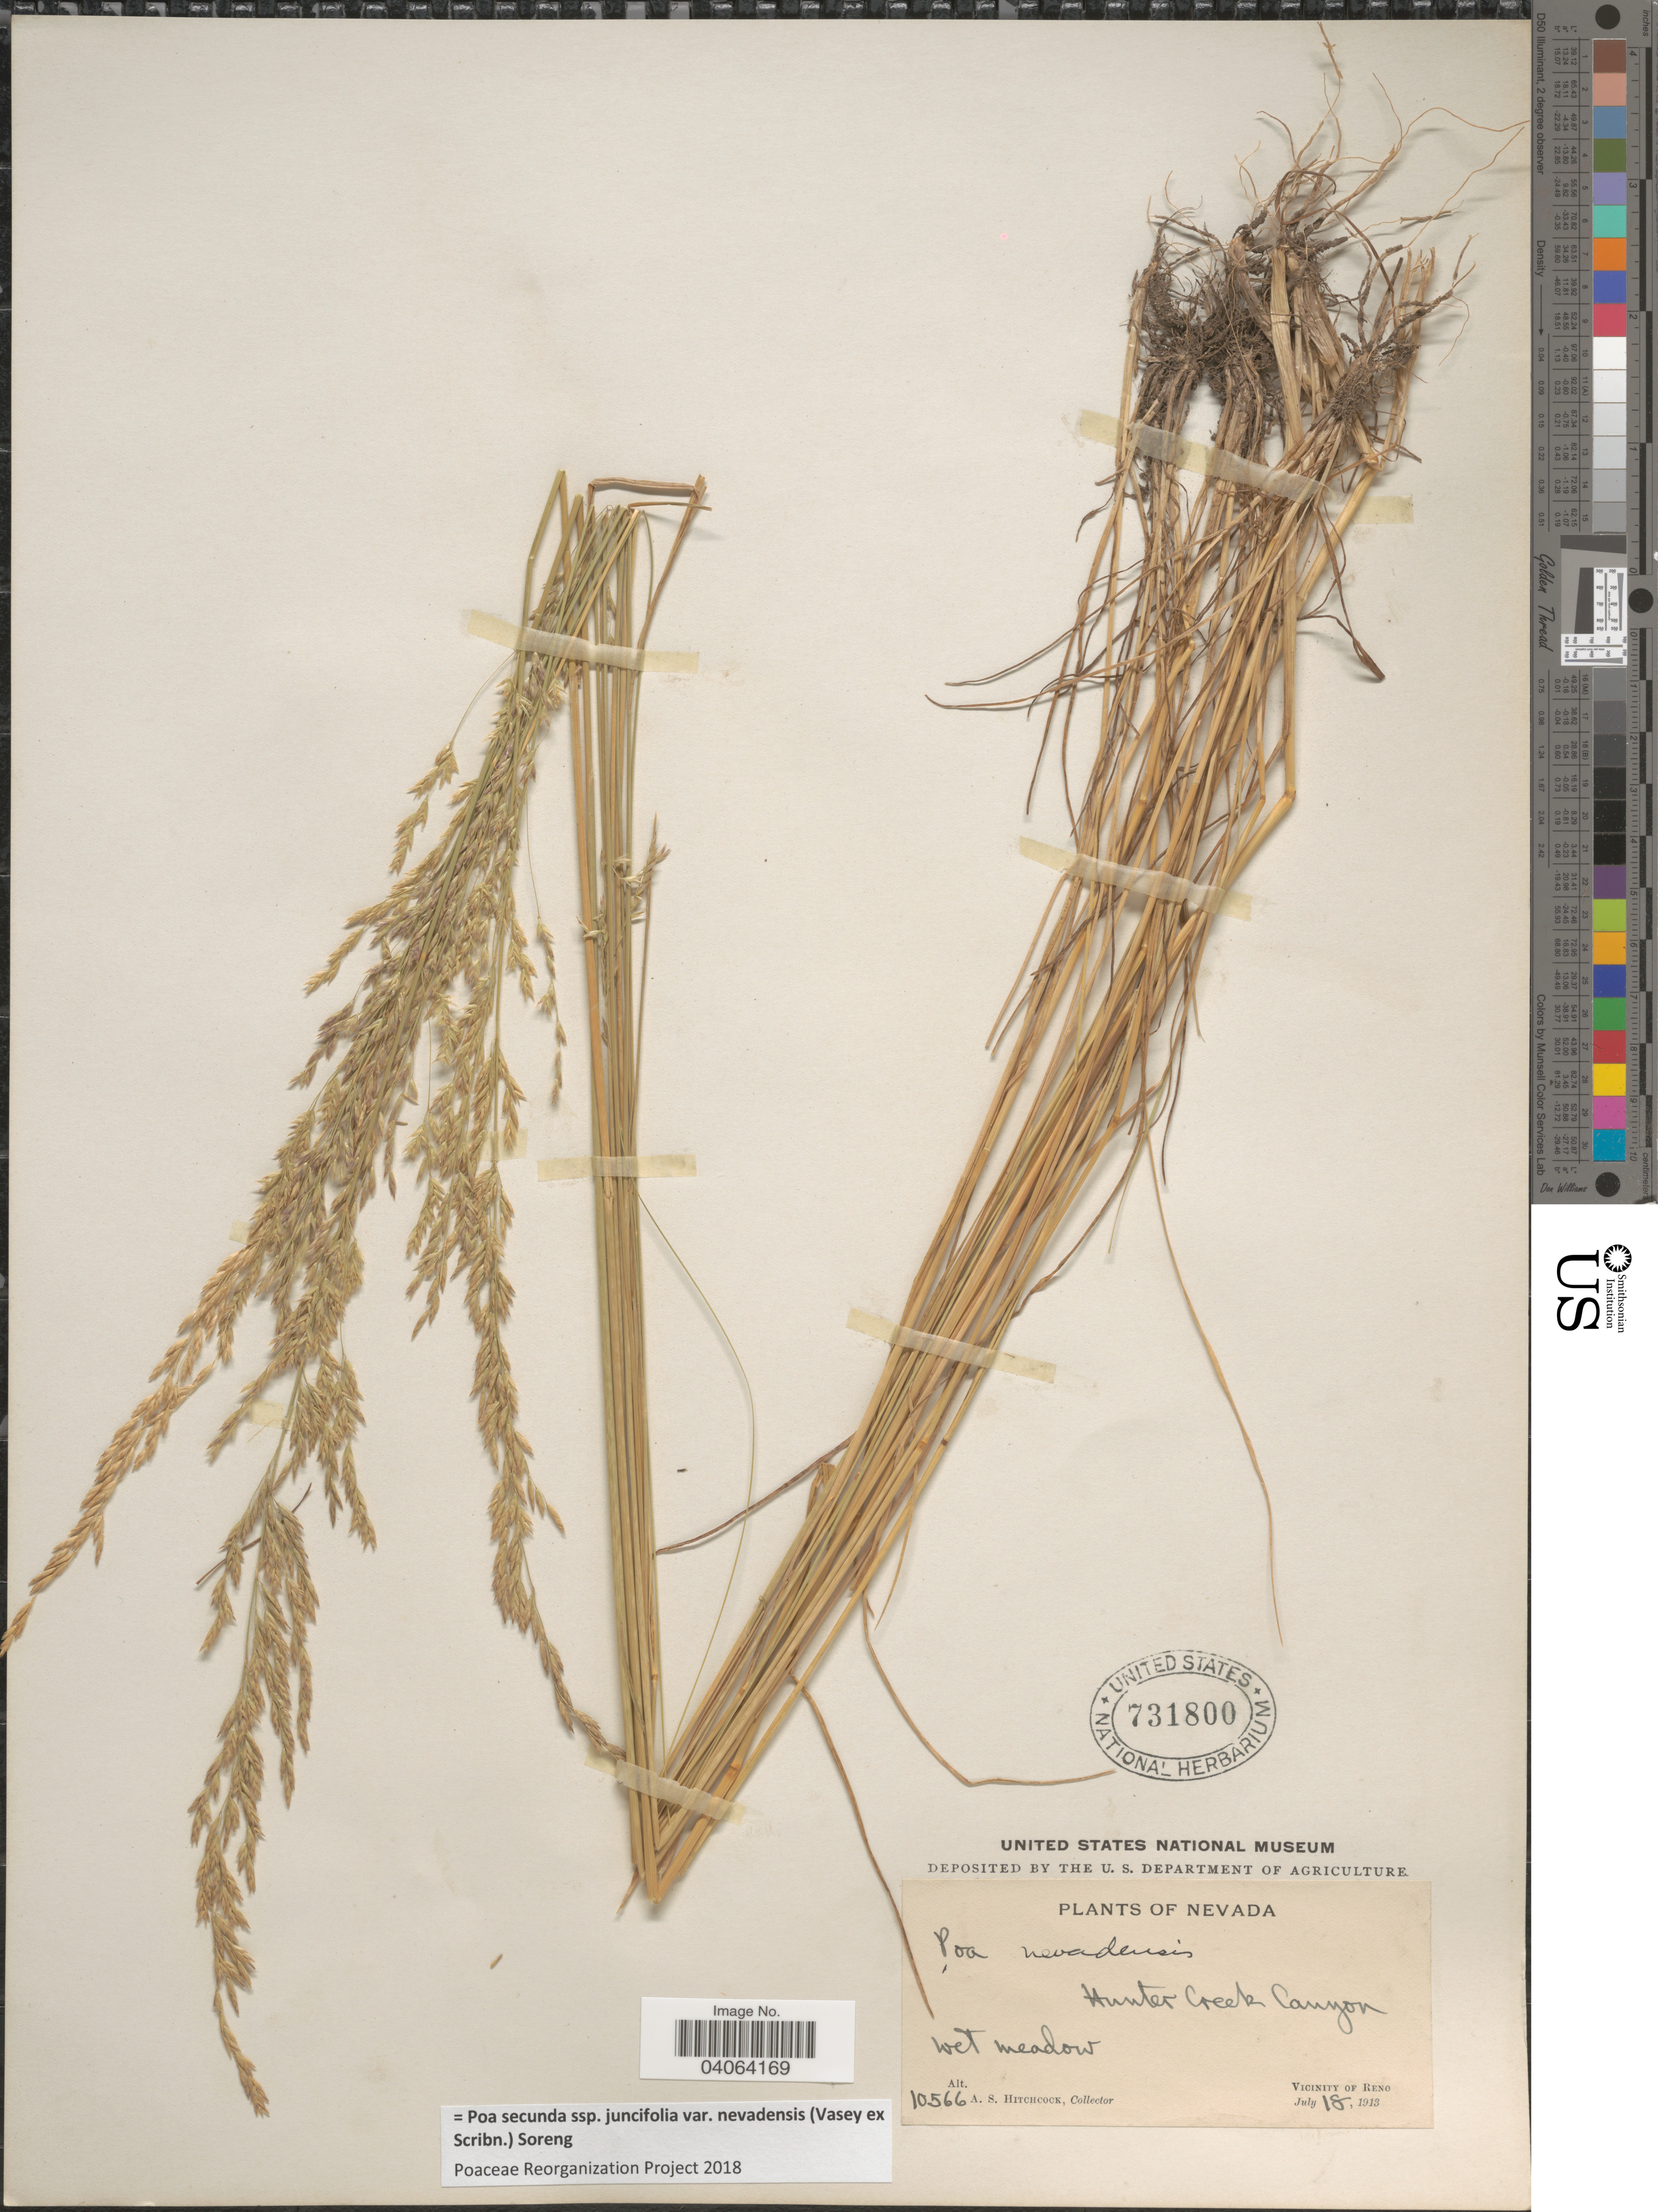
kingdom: Plantae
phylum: Tracheophyta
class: Liliopsida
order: Poales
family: Poaceae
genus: Poa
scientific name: Poa secunda subsp. juncifolia var. nevadensis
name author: (Vasey ex Scribn.) Soreng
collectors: A. S. Hitchcock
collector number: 10566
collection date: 1913-07-18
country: United States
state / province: Nevada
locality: Hunter Creek Canyon. Vicinity of Reno.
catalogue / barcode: US 731800